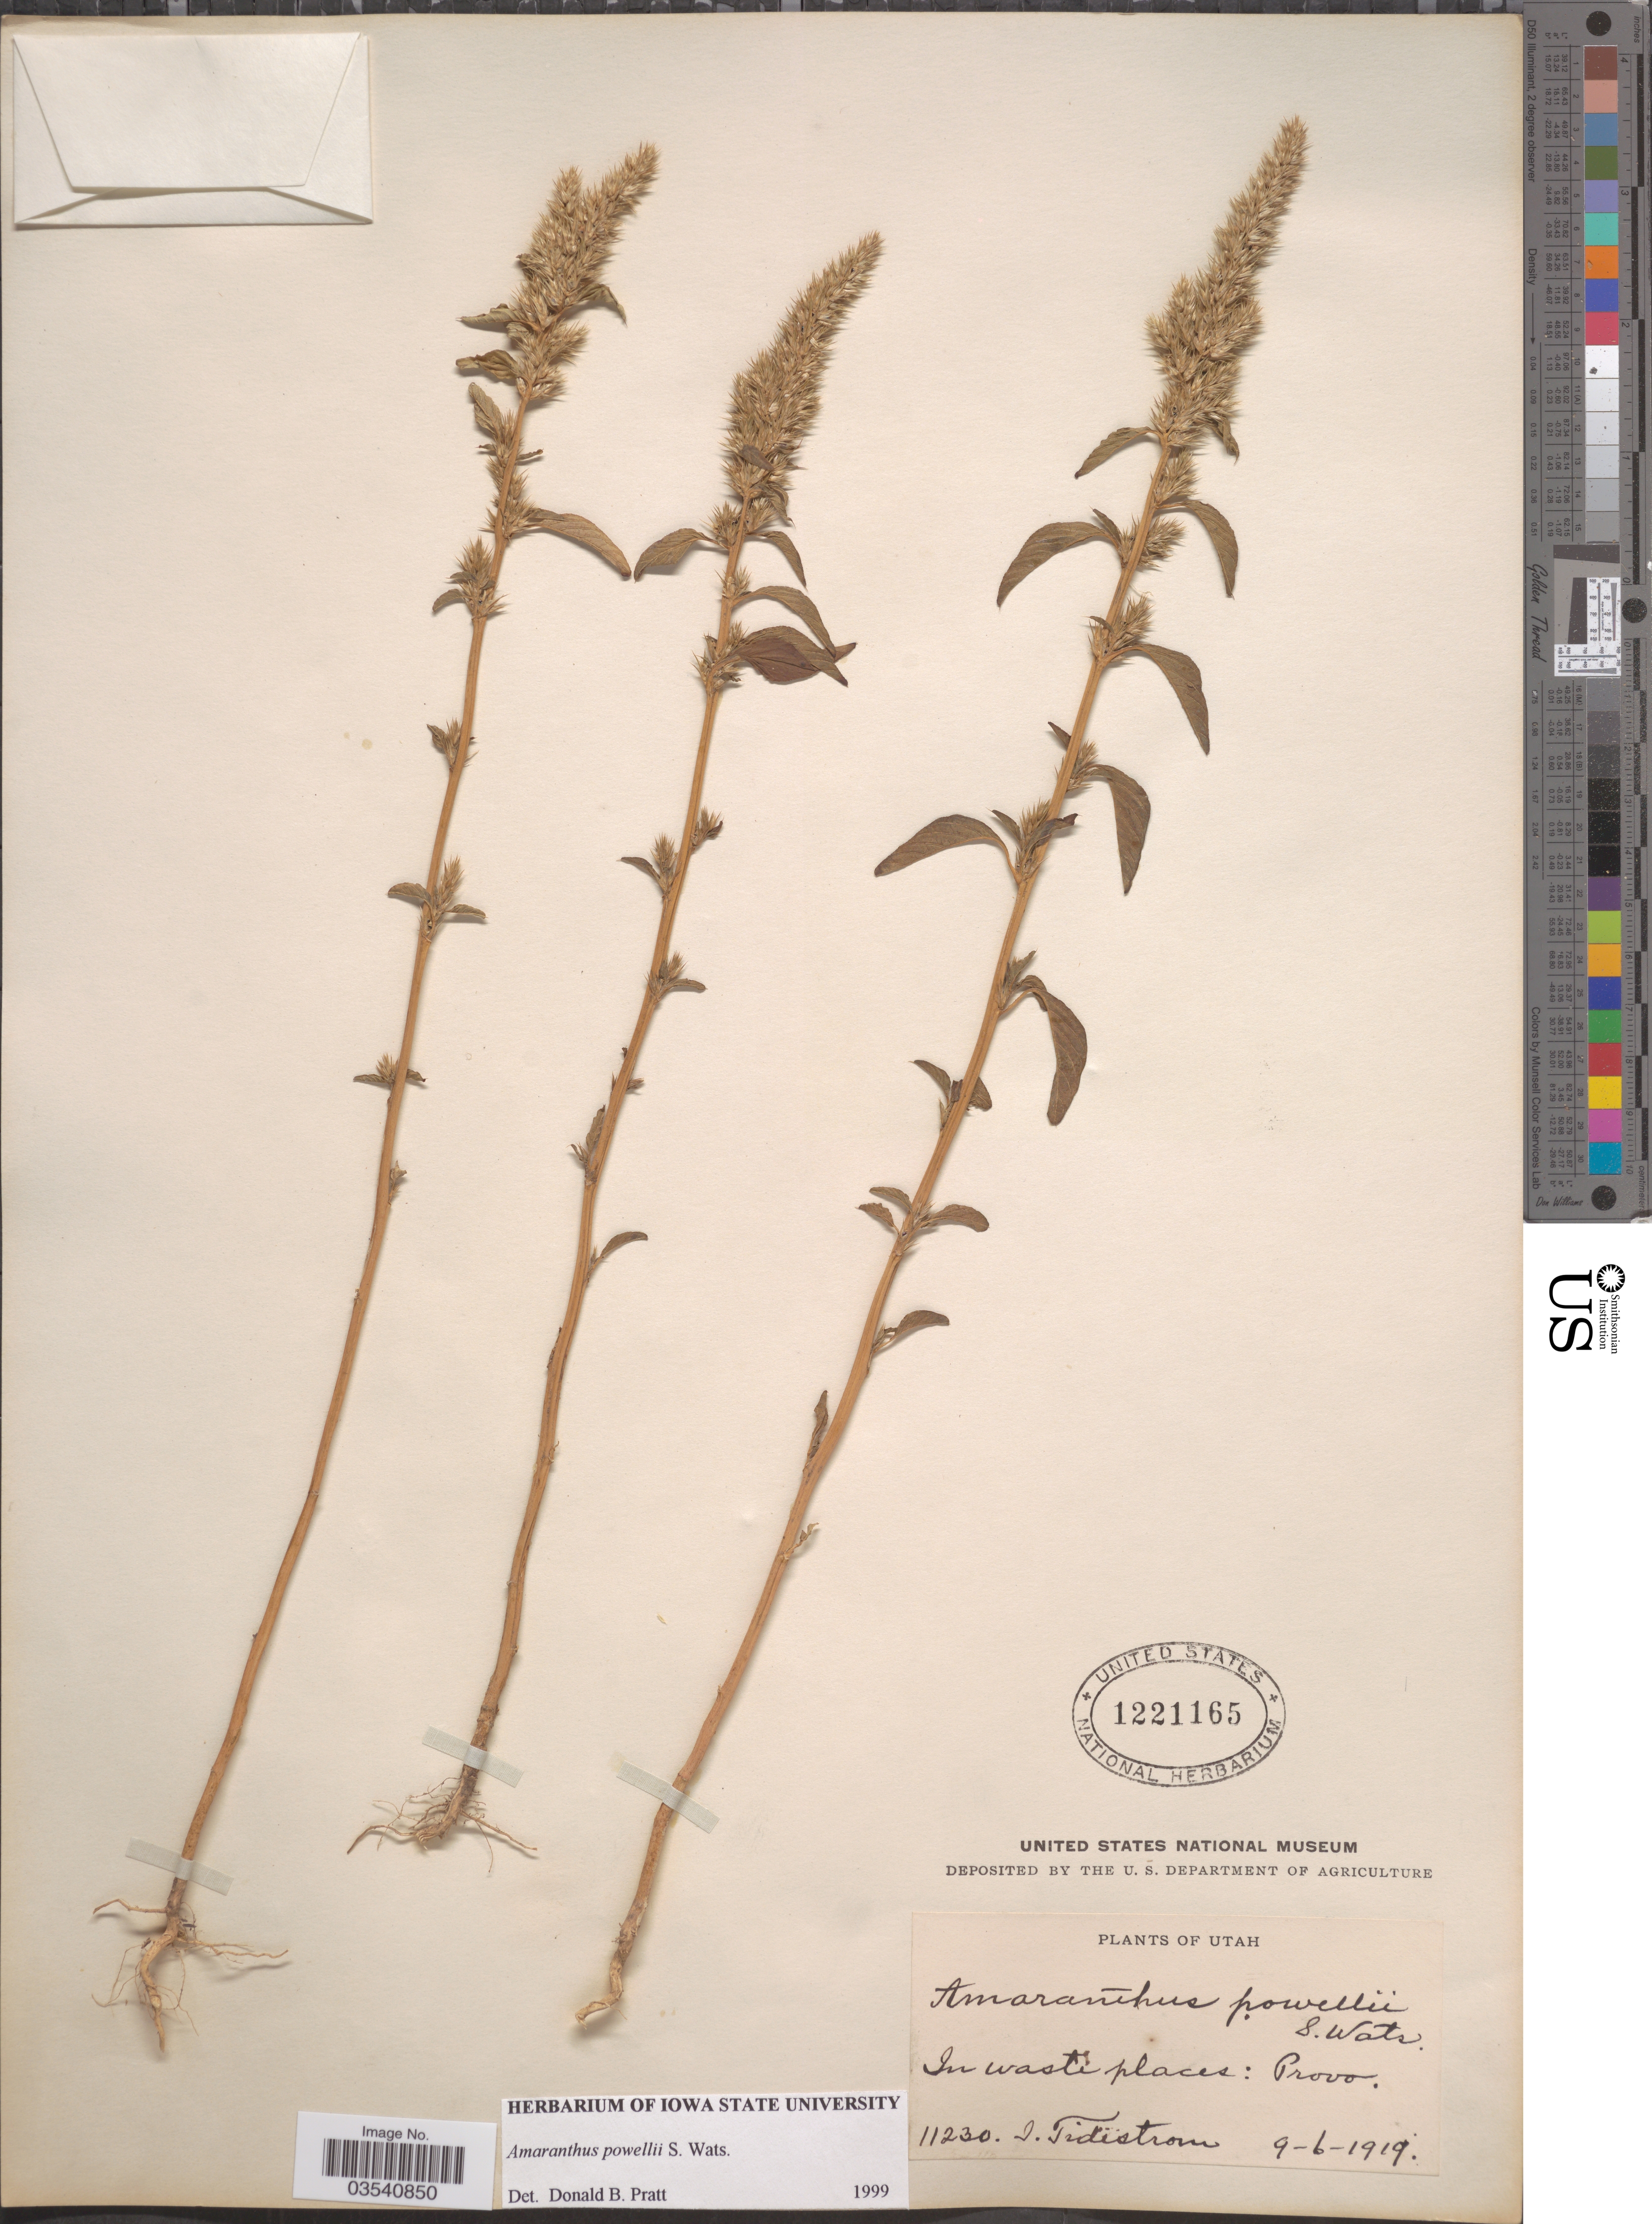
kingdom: Plantae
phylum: Tracheophyta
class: Magnoliopsida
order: Caryophyllales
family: Amaranthaceae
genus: Amaranthus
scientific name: Amaranthus powellii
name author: S. Watson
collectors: I. F. Tidestrom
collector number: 11230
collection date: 1919-09-06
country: United States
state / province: Utah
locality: In waste places: Provo.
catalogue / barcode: US 1221165